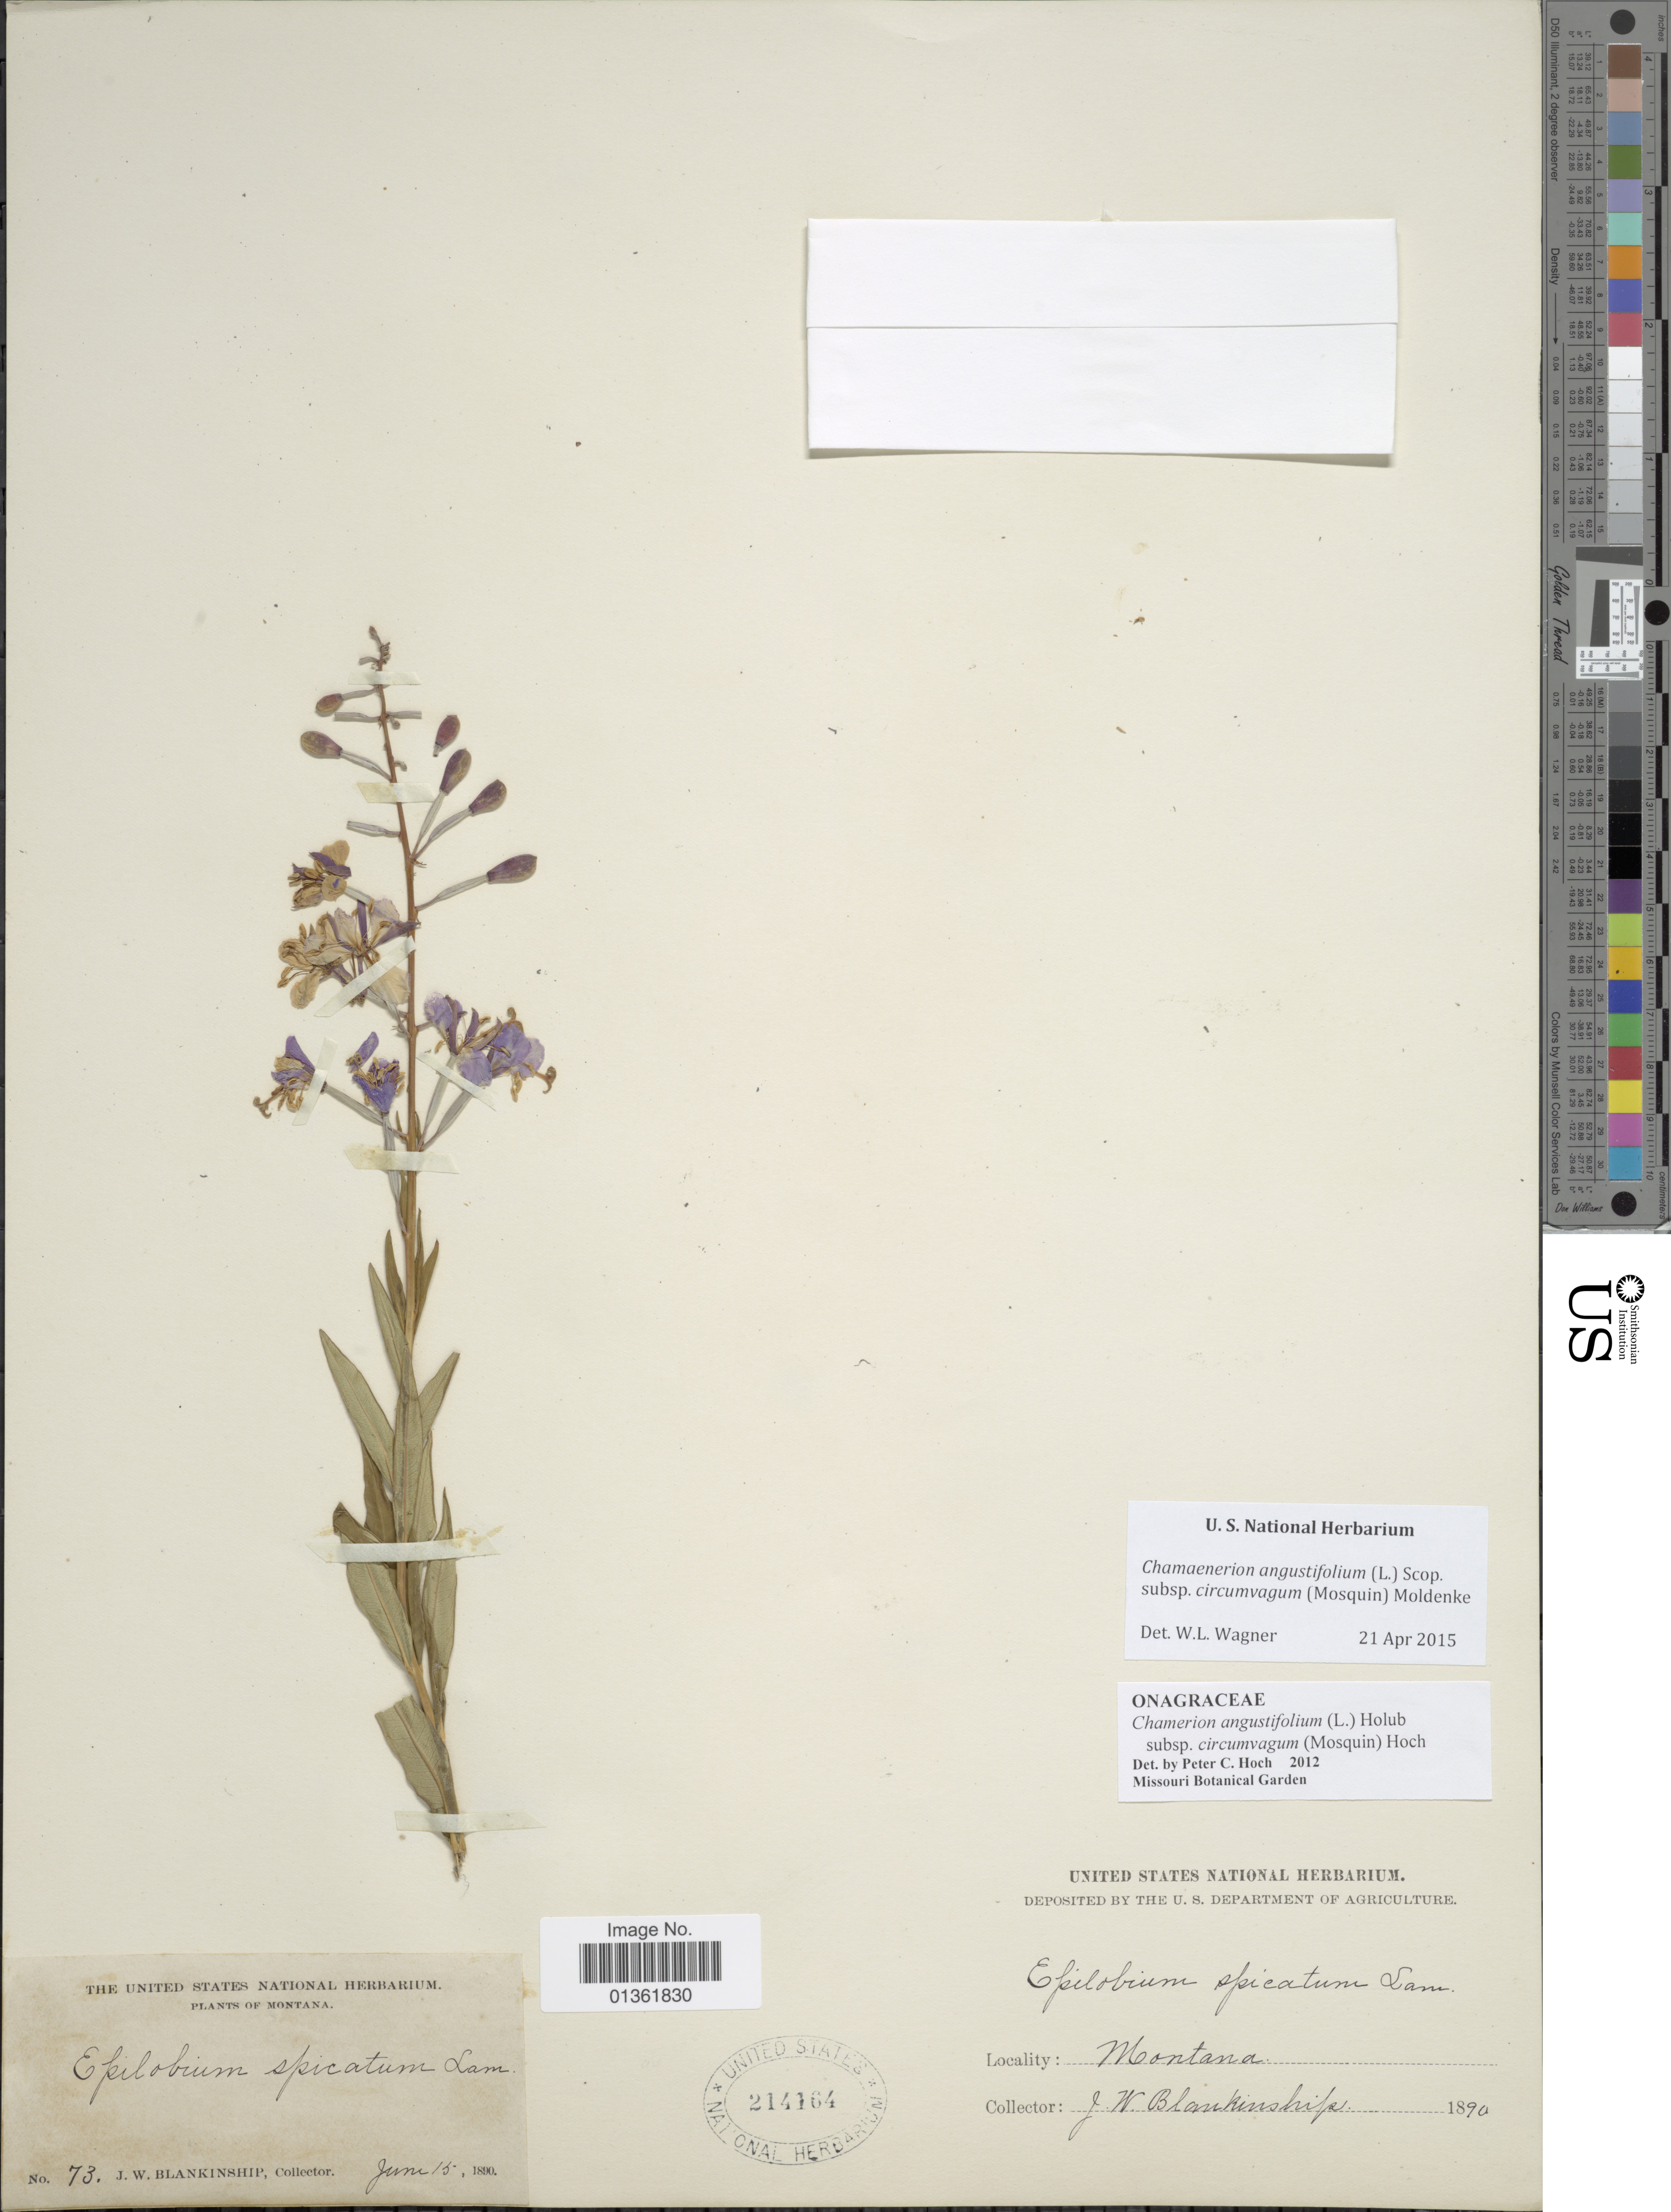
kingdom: Plantae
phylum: Tracheophyta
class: Magnoliopsida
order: Myrtales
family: Onagraceae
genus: Chamaenerion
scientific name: Chamaenerion angustifolium subsp. circumvagum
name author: (Mosquin) Moldenke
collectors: J. W. Blankinship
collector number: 73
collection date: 1890-06-15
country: United States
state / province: Montana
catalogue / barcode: US 214164